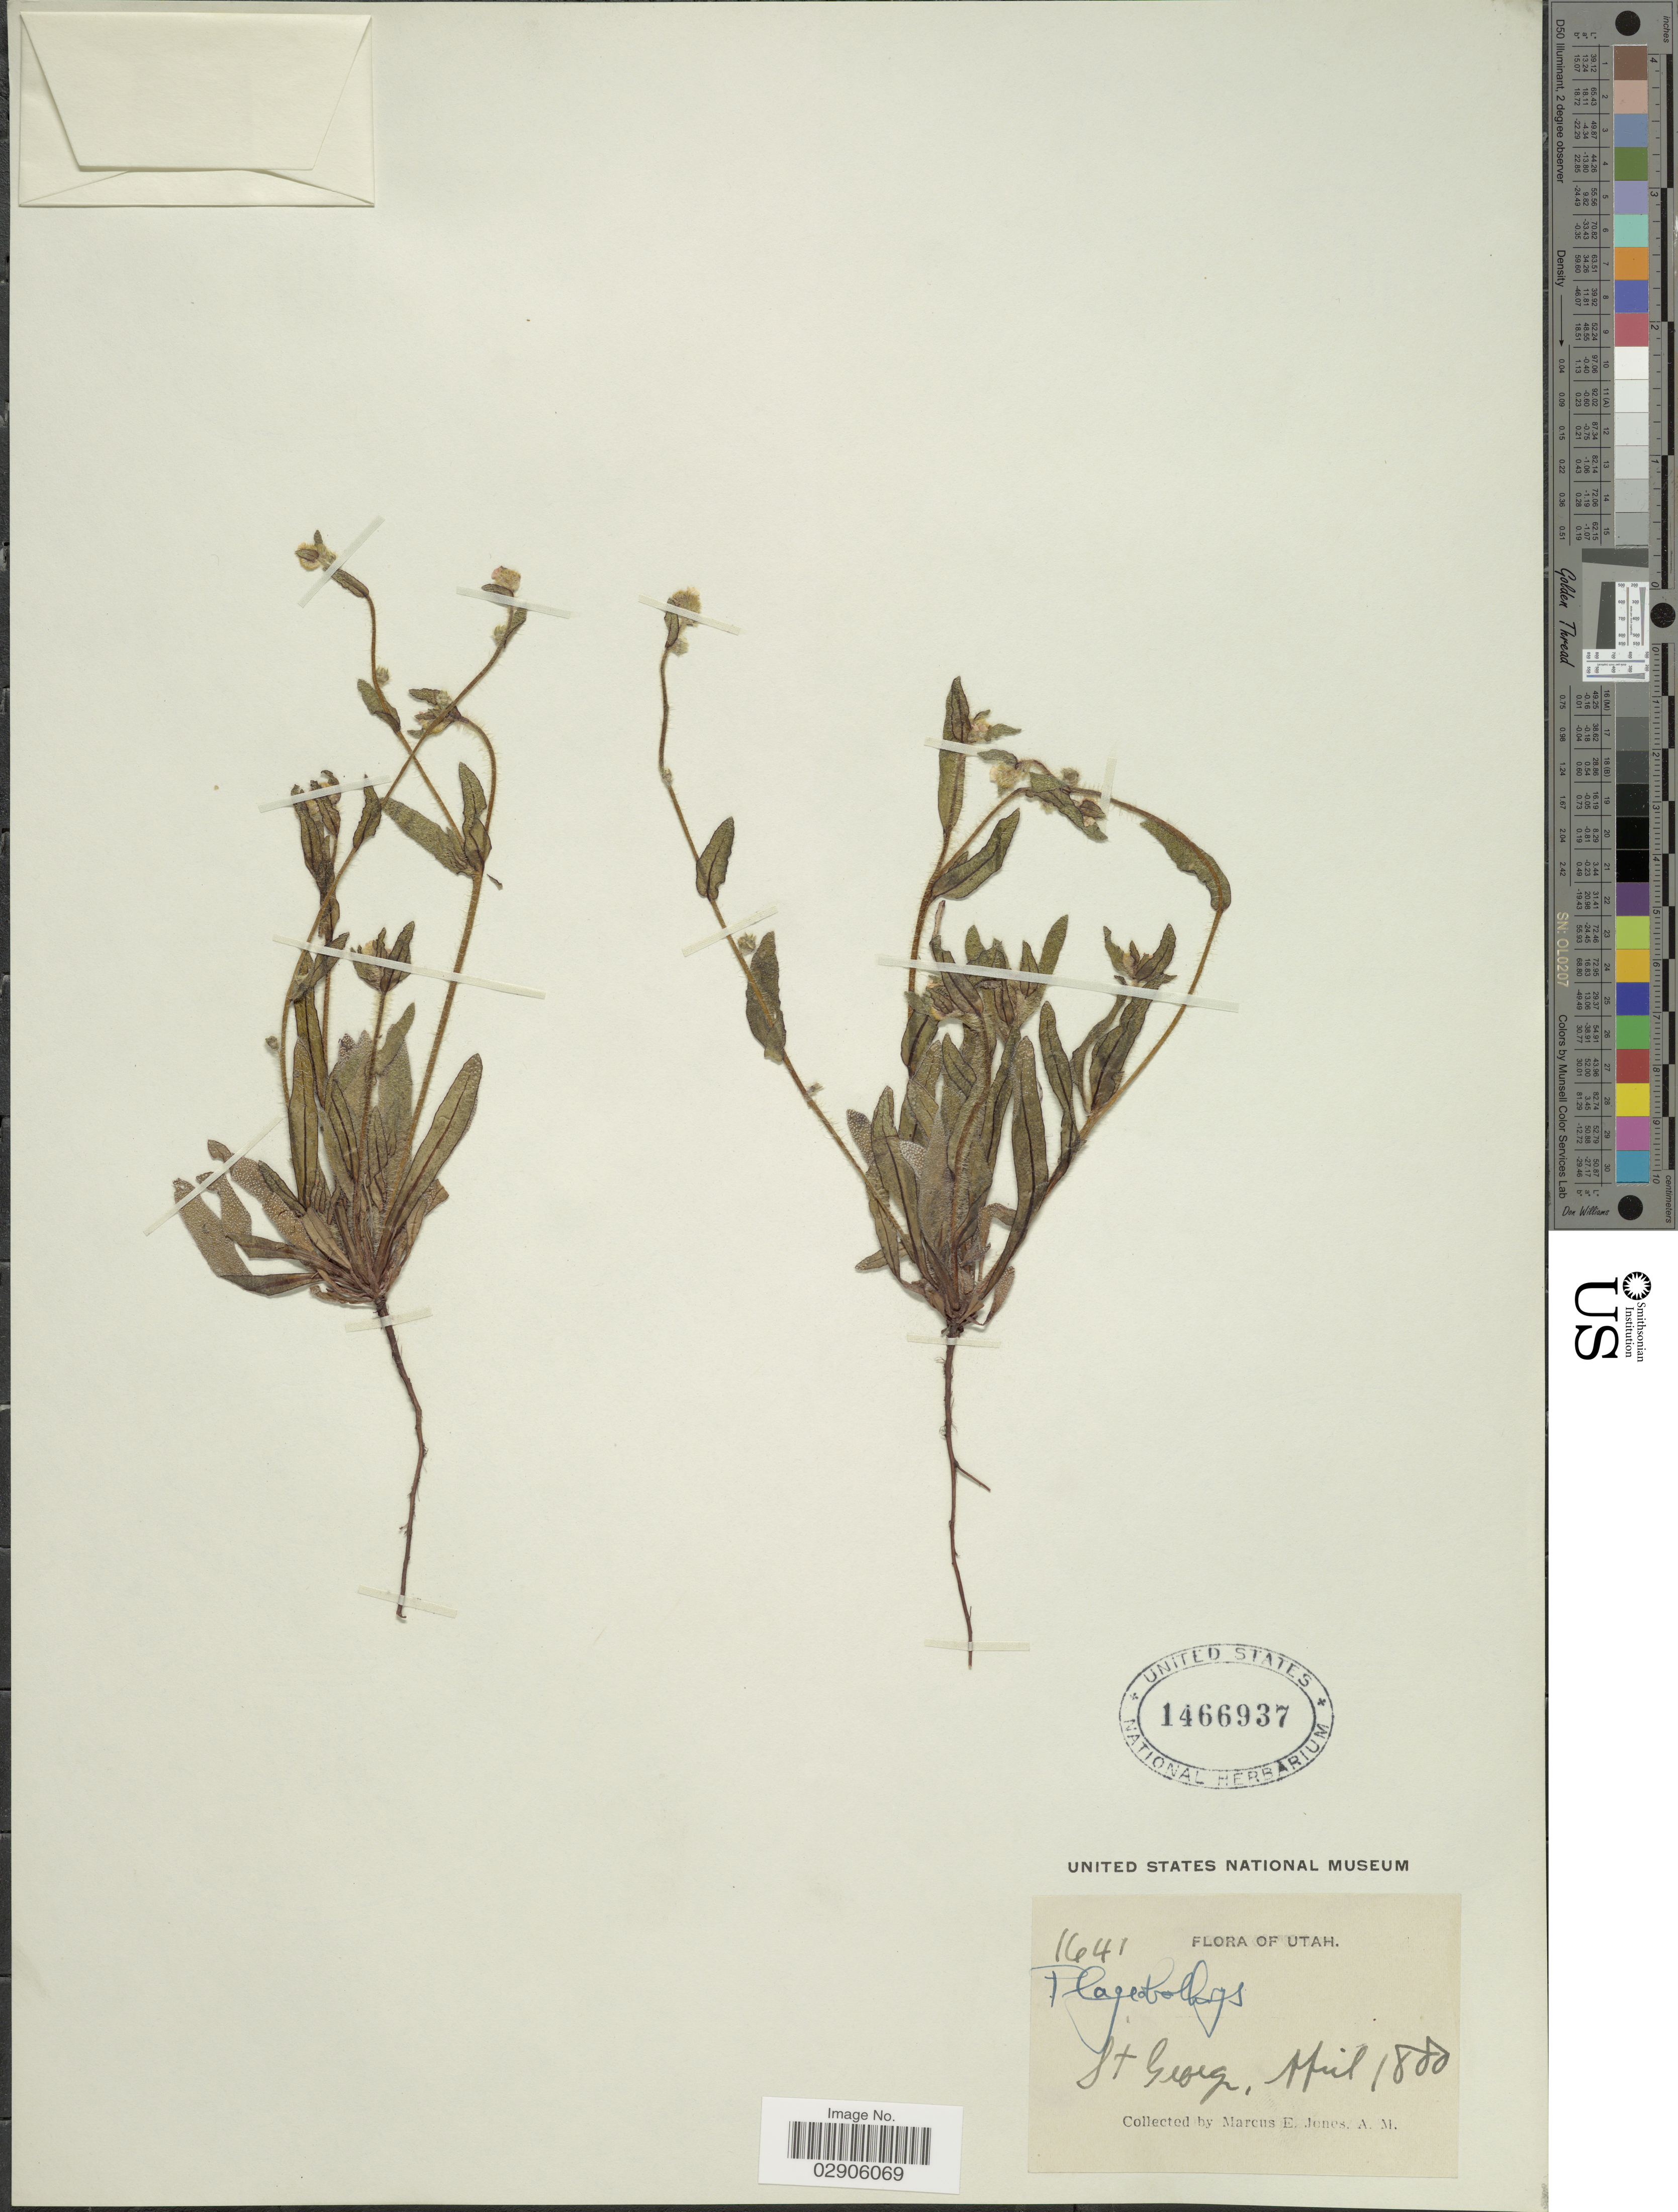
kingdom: Plantae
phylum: Tracheophyta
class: Magnoliopsida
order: Boraginales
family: Boraginaceae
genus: Plagiobothrys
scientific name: Plagiobothrys sp.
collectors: M. E. Jones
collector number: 1641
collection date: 1880-04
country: United States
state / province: Utah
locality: St. George.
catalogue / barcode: US 1466937